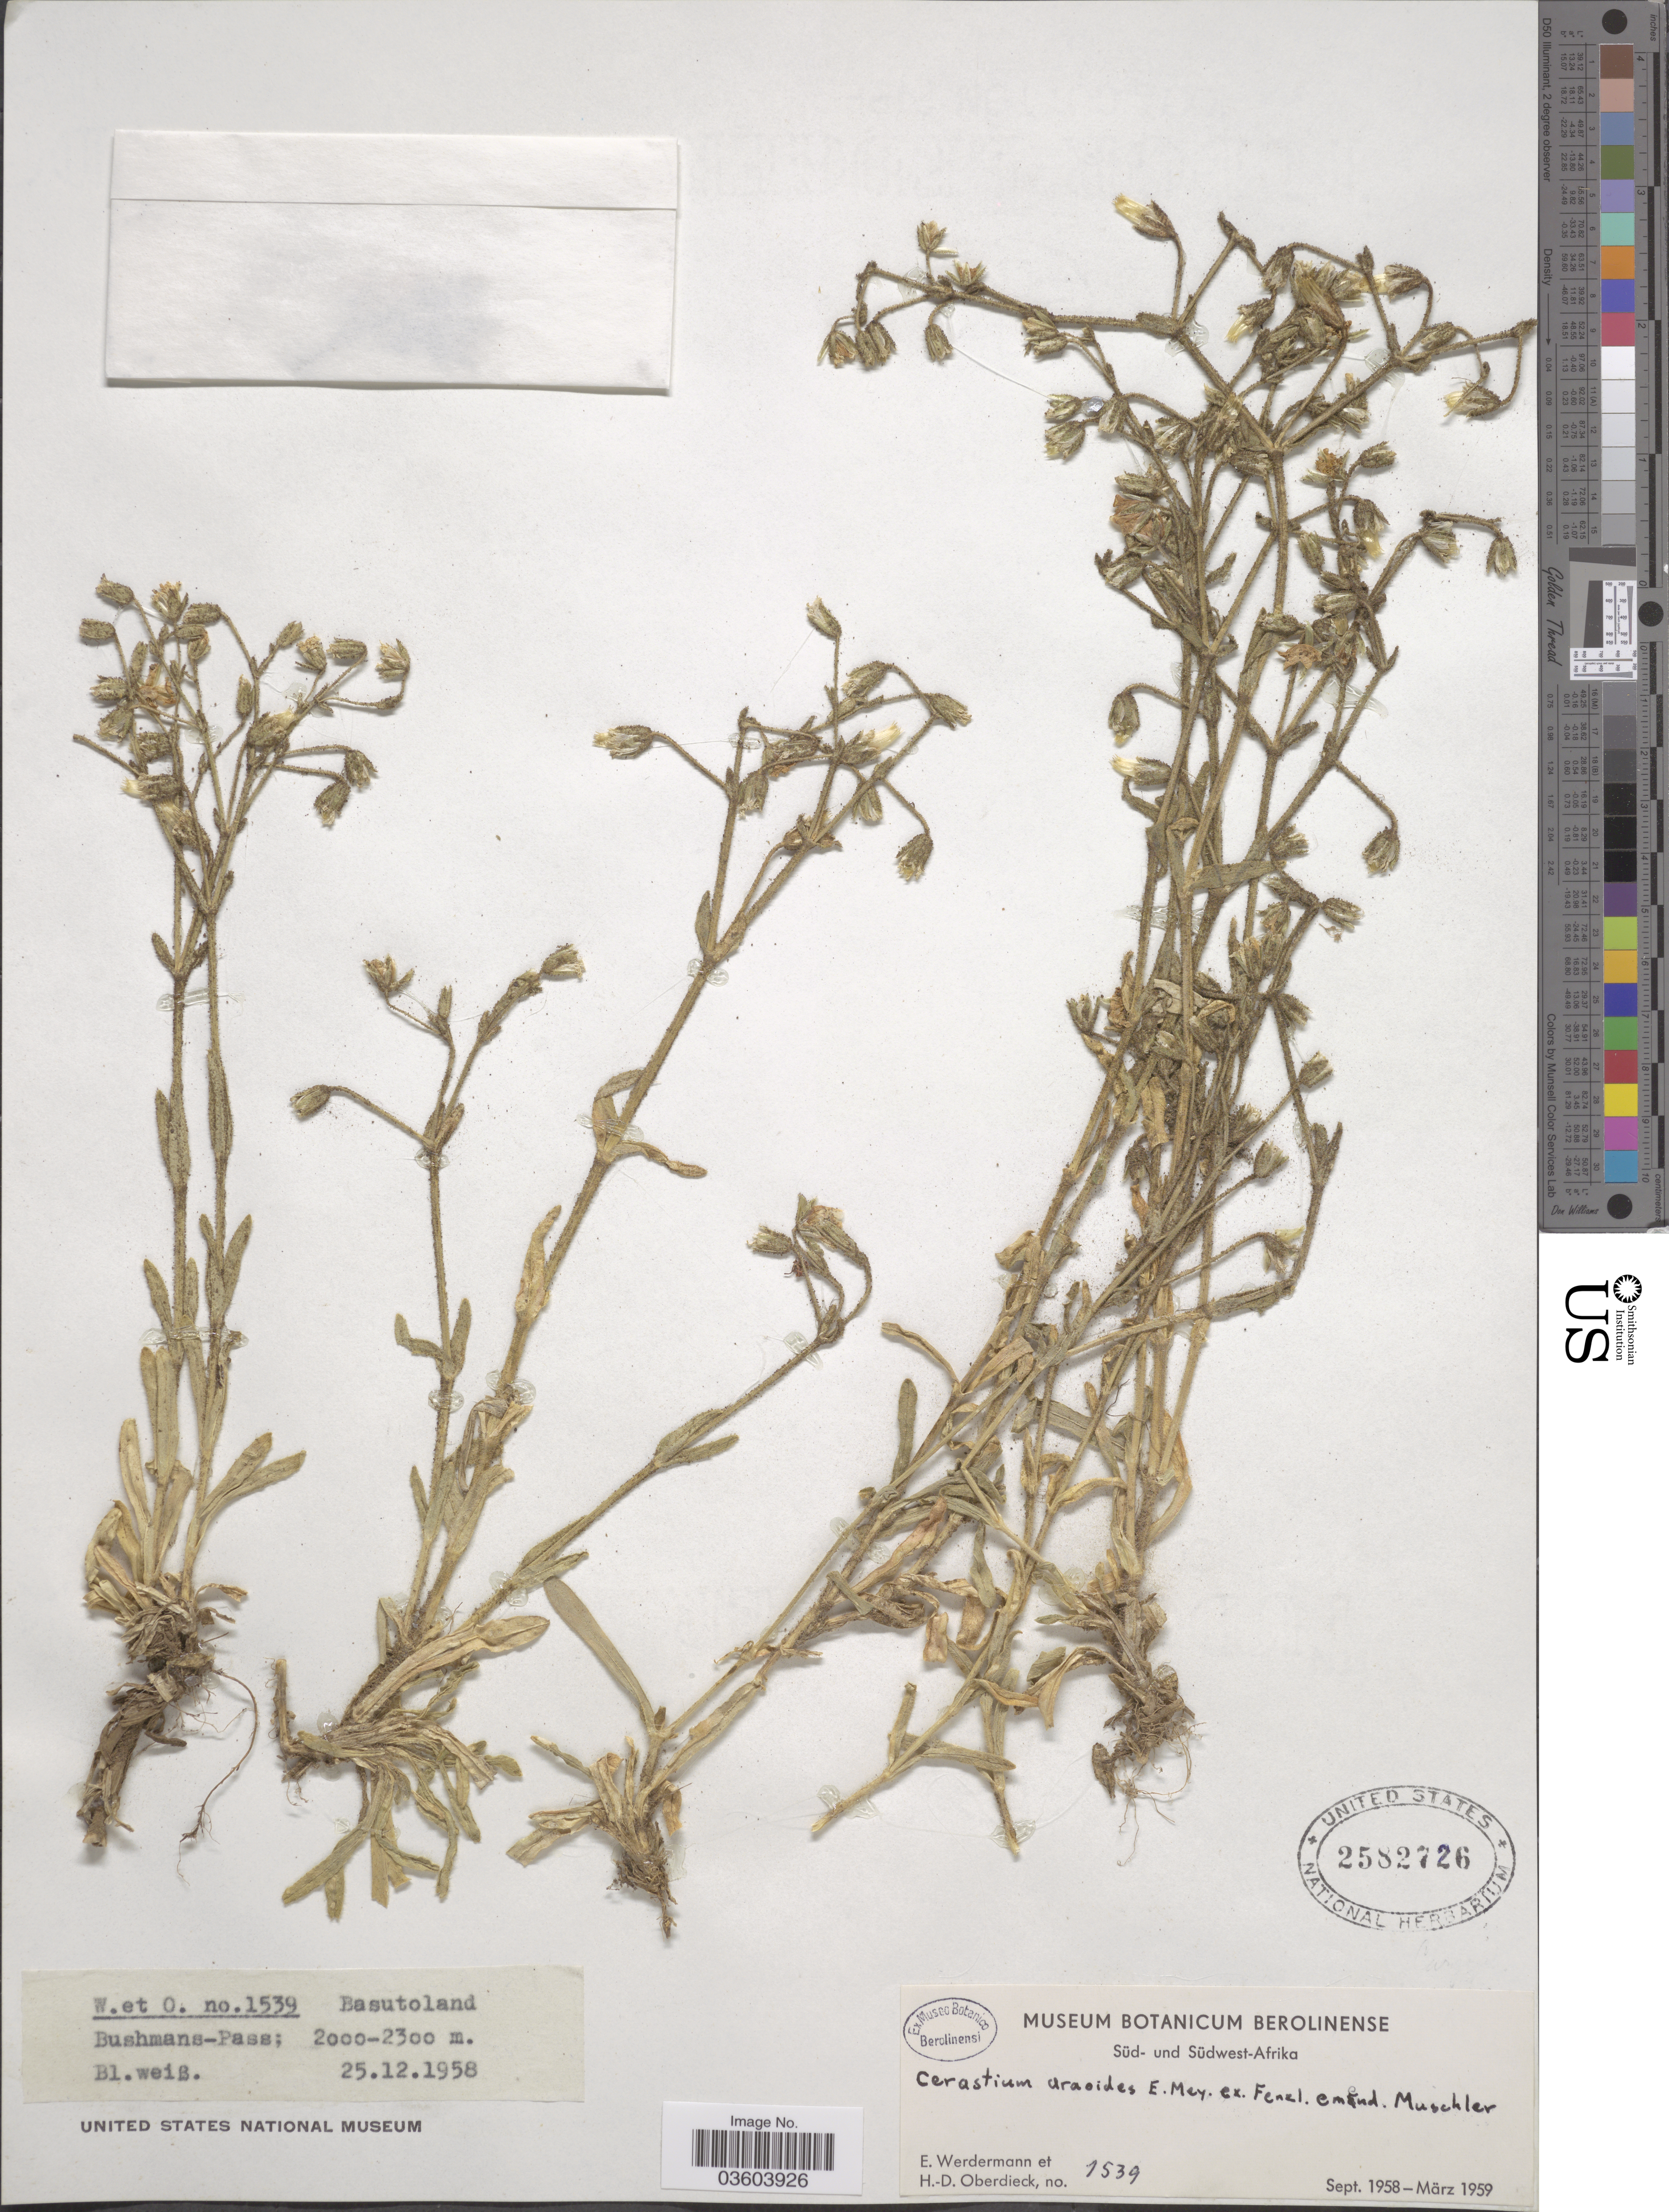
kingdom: Plantae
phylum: Tracheophyta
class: Magnoliopsida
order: Caryophyllales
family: Caryophyllaceae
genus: Cerastium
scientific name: Cerastium sp.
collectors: E. Werdermann & H. Oberdieck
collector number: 1539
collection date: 1958-12-25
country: Lesotho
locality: Basutoland. Bushmans-Pass.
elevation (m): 2000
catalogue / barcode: US 2582726